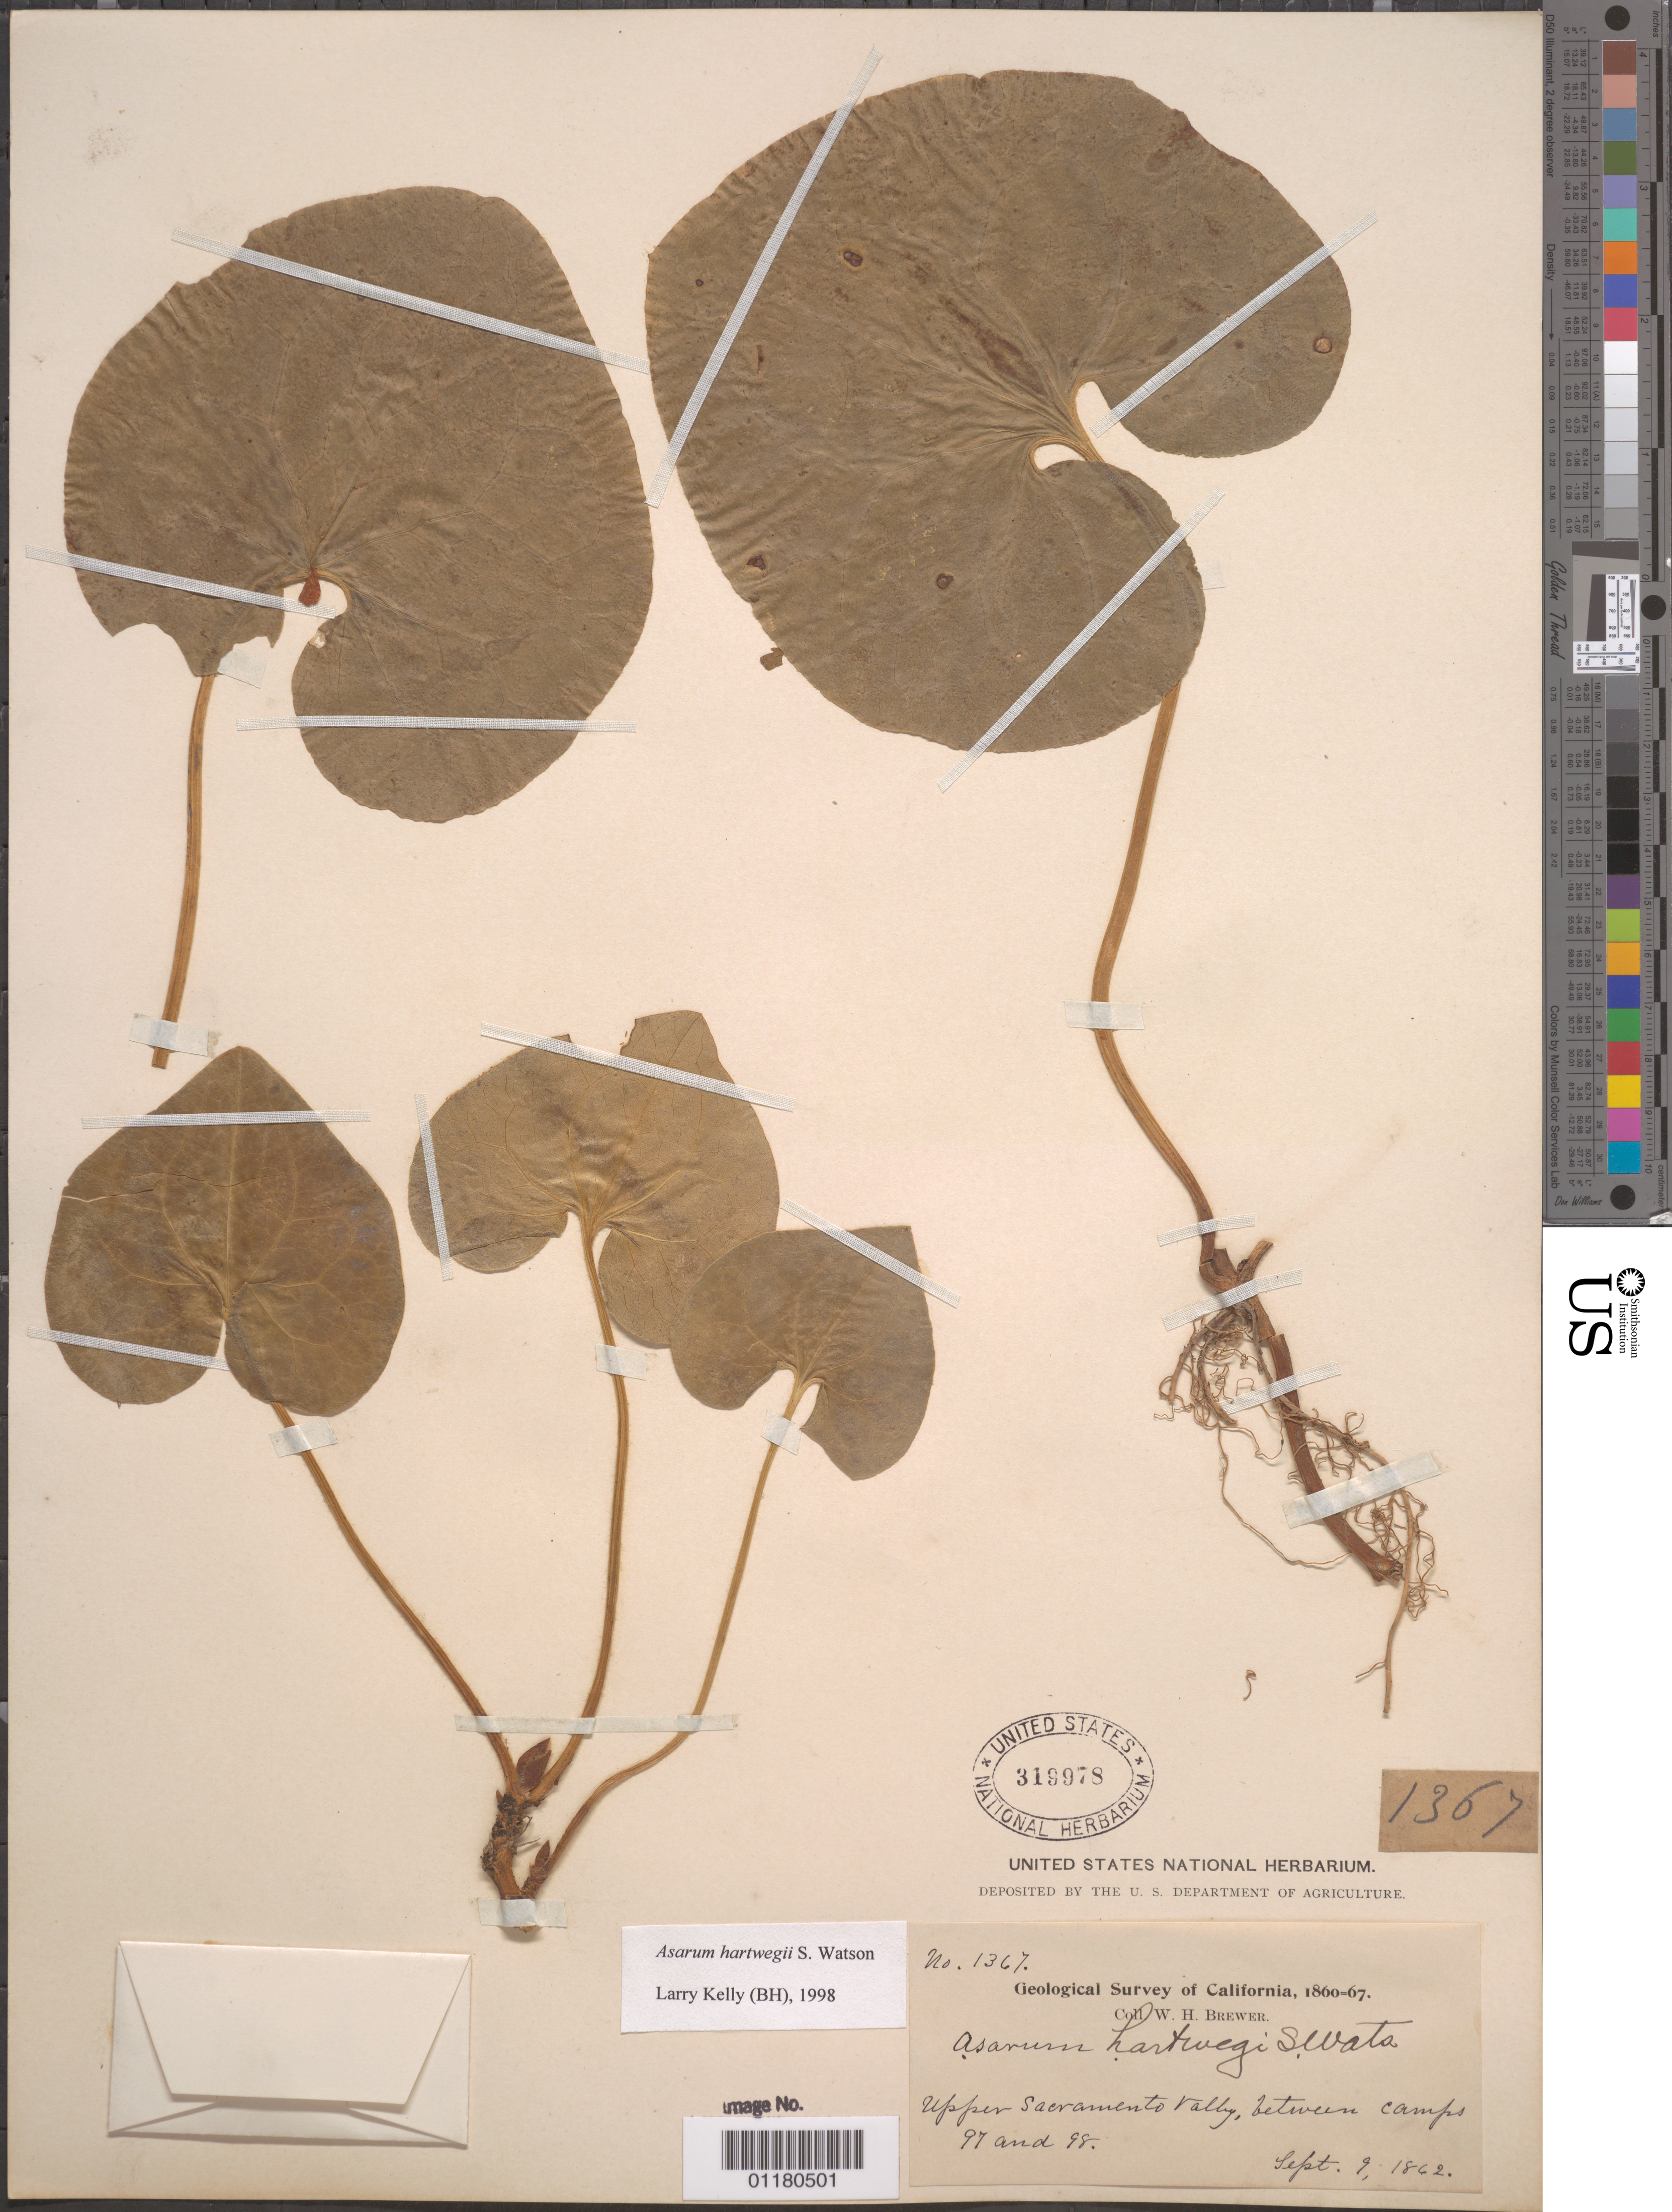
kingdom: Plantae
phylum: Tracheophyta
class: Magnoliopsida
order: Piperales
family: Aristolochiaceae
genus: Asarum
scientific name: Asarum hartwegii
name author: S. Watson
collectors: W. H. Brewer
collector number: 1367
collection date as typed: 09 Sep 1862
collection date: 1862-09-09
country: United States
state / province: California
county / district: Sacramento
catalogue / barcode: US 319978